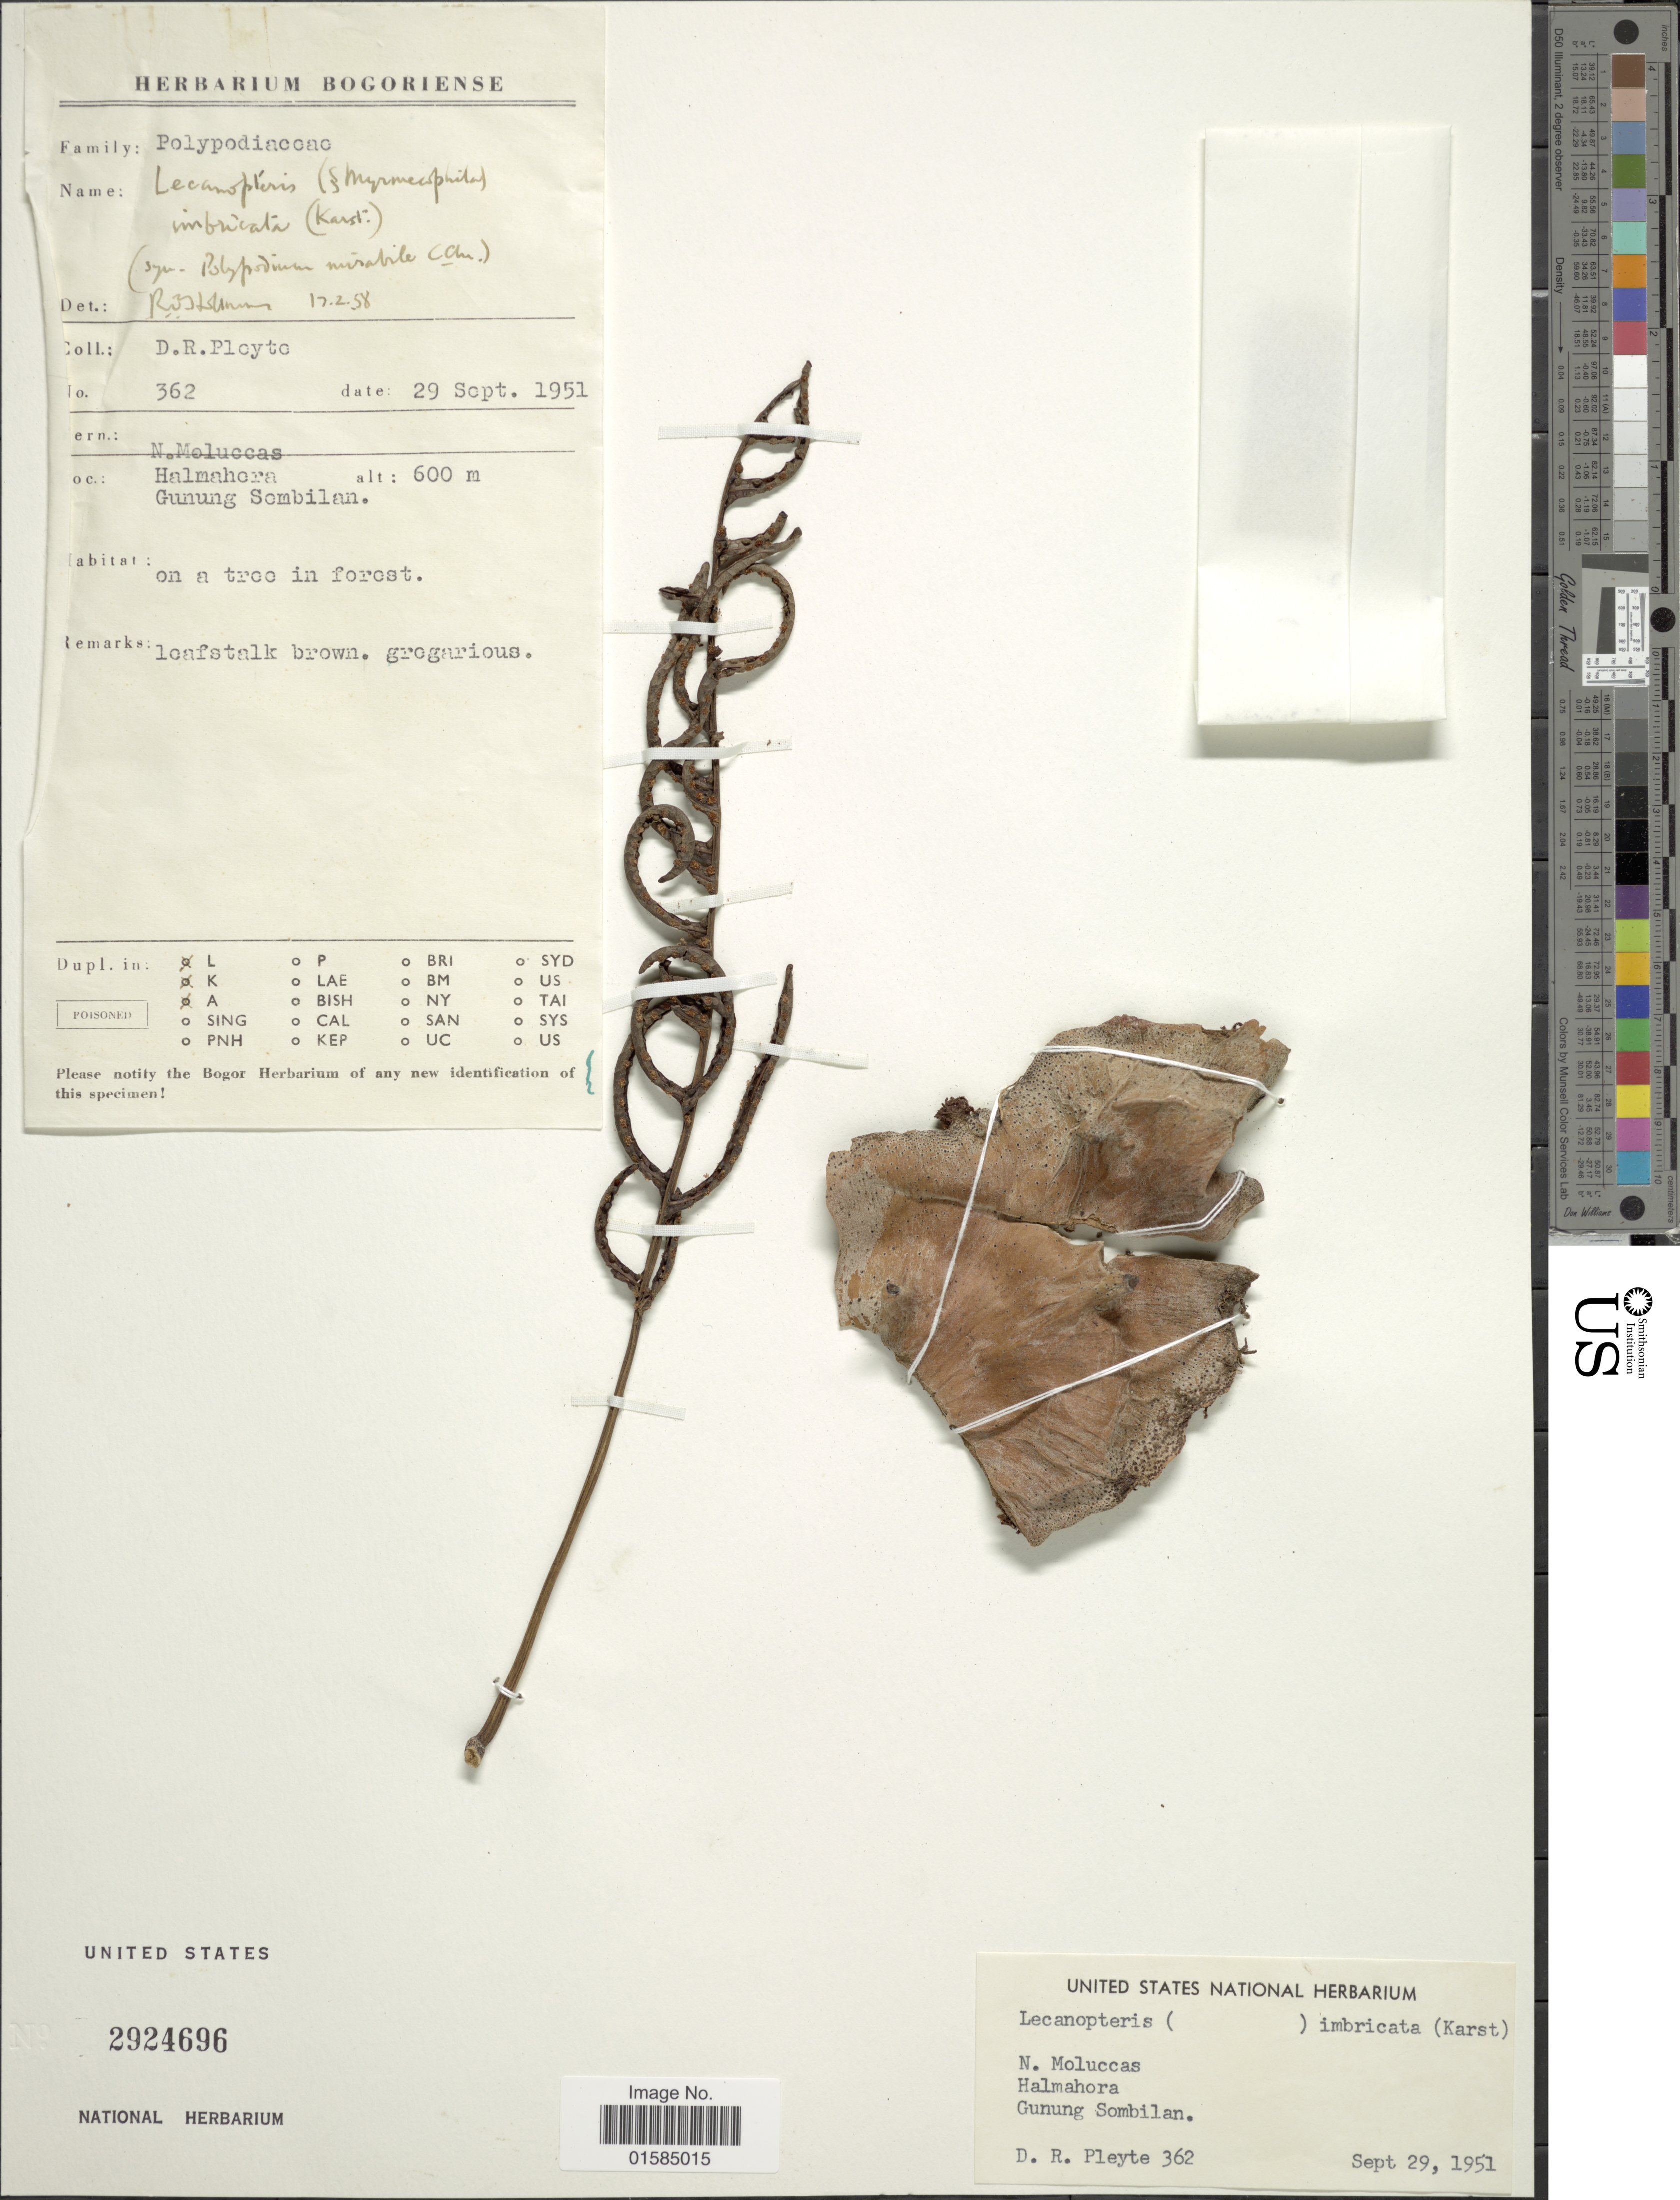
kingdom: Plantae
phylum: Tracheophyta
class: Polypodiopsida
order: Polypodiales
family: Polypodiaceae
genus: Lecanopteris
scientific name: Lecanopteris imbricata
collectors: D. Pleyte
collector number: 362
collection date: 1951-09-29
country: Indonesia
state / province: Maluku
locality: N. Moluccas, Halmahora, Gunung Sembilan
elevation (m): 600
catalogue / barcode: US 2924696